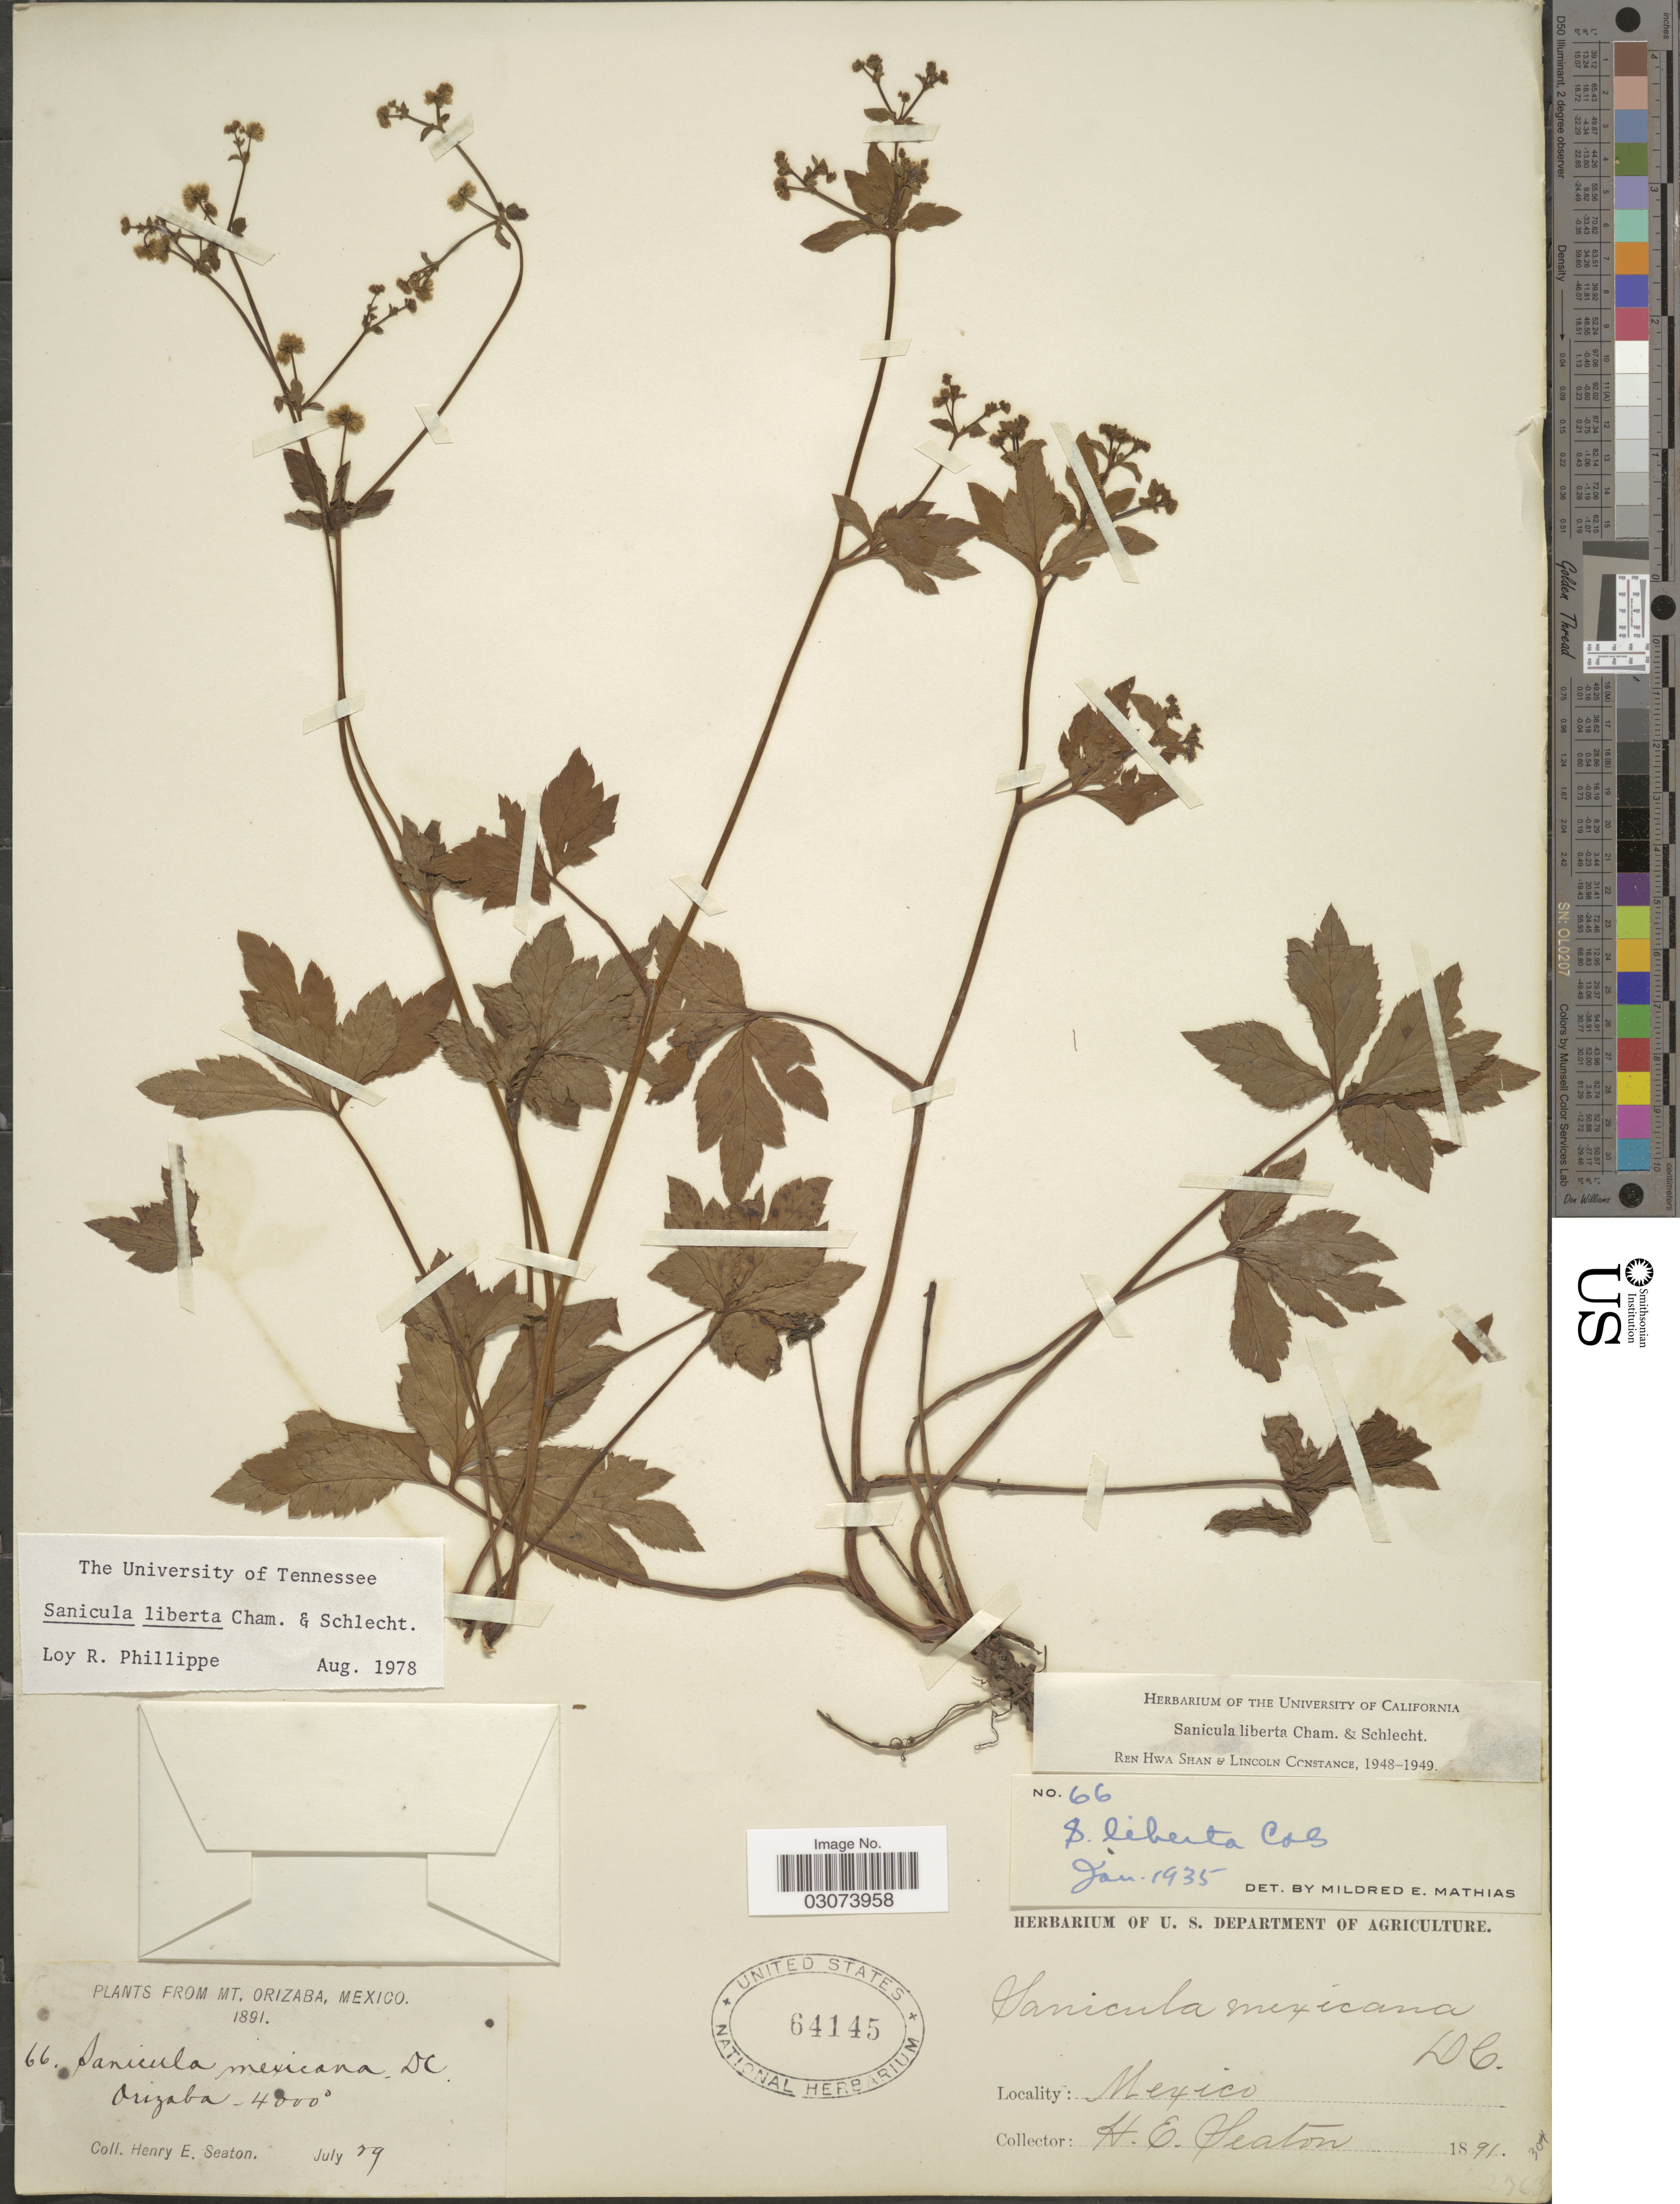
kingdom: Plantae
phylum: Tracheophyta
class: Magnoliopsida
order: Apiales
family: Apiaceae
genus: Sanicula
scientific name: Sanicula liberta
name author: Cham. & Schltdl.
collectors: H. E. Seaton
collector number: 66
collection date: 1891-07-29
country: Mexico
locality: Mt. Orizaba. Orizaba.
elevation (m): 1219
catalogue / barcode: US 64145